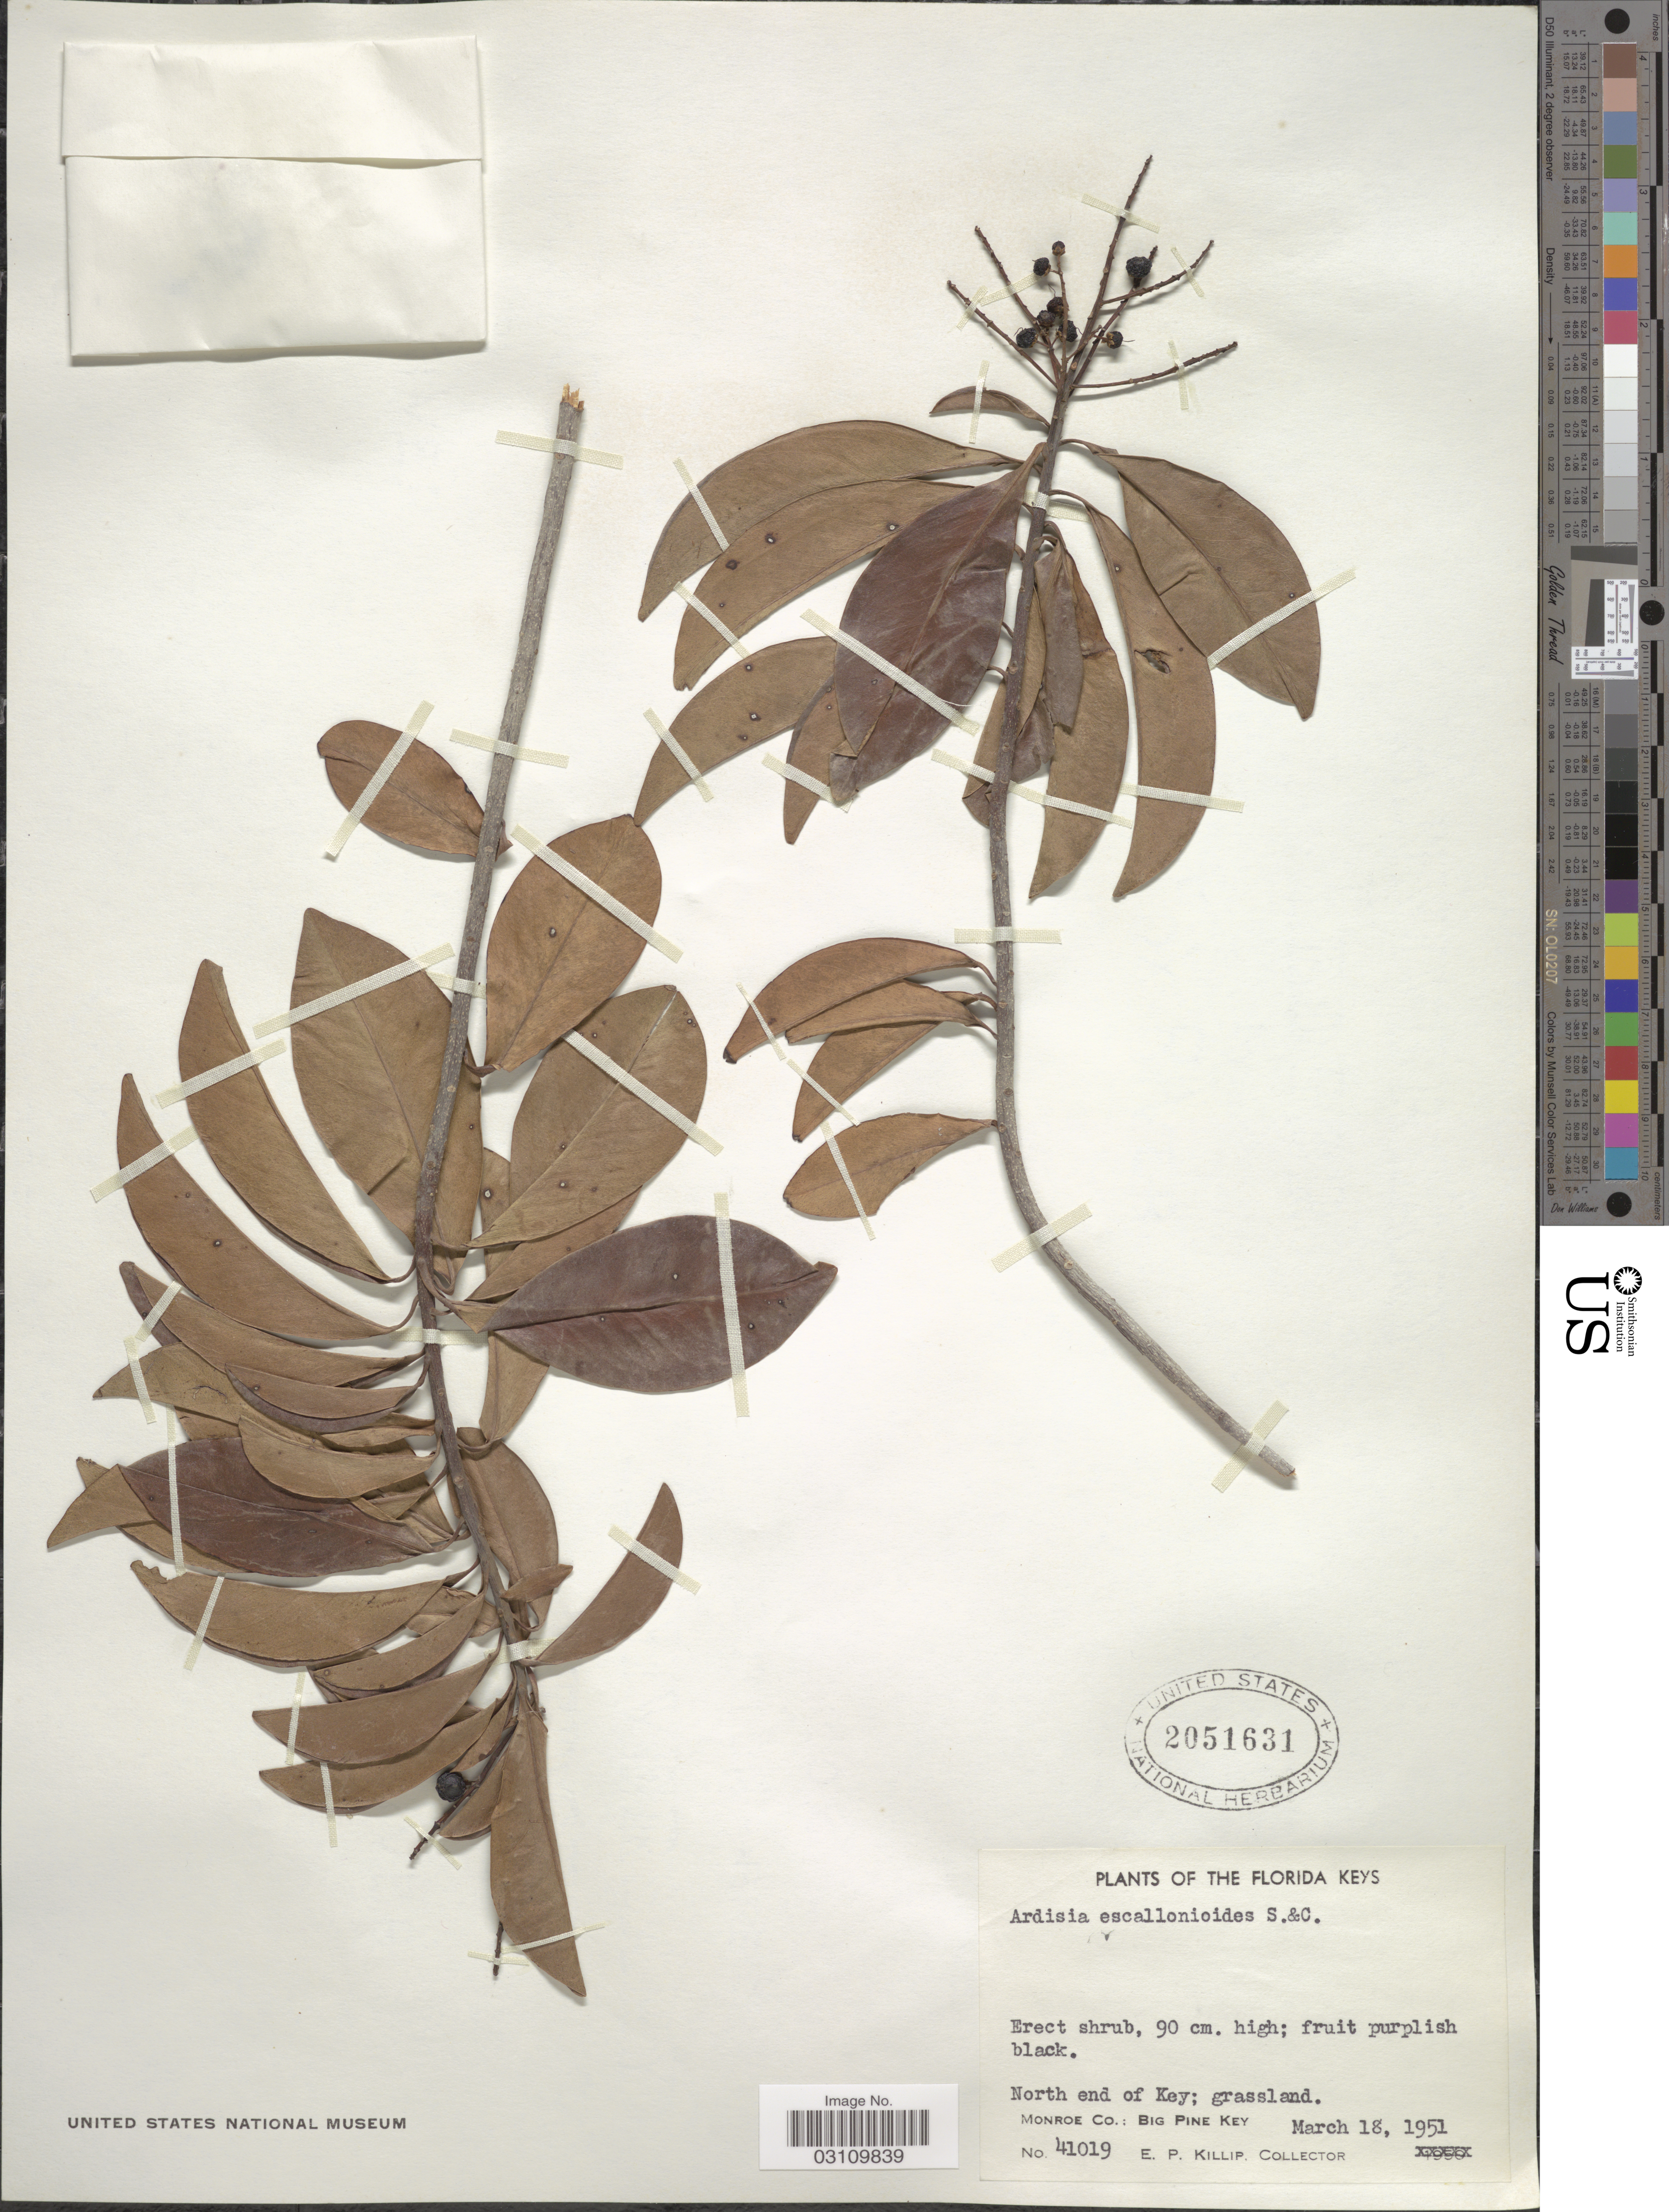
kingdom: Plantae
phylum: Tracheophyta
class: Magnoliopsida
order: Ericales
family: Primulaceae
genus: Ardisia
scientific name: Ardisia escallonioides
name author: Schltdl. & Cham.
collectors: E. P. Killip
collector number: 41019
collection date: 1951-03-18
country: United States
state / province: Florida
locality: The Florida Keys, North end of Key; grassland. Monroe Co.: Big Pine Key.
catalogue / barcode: US 2051631